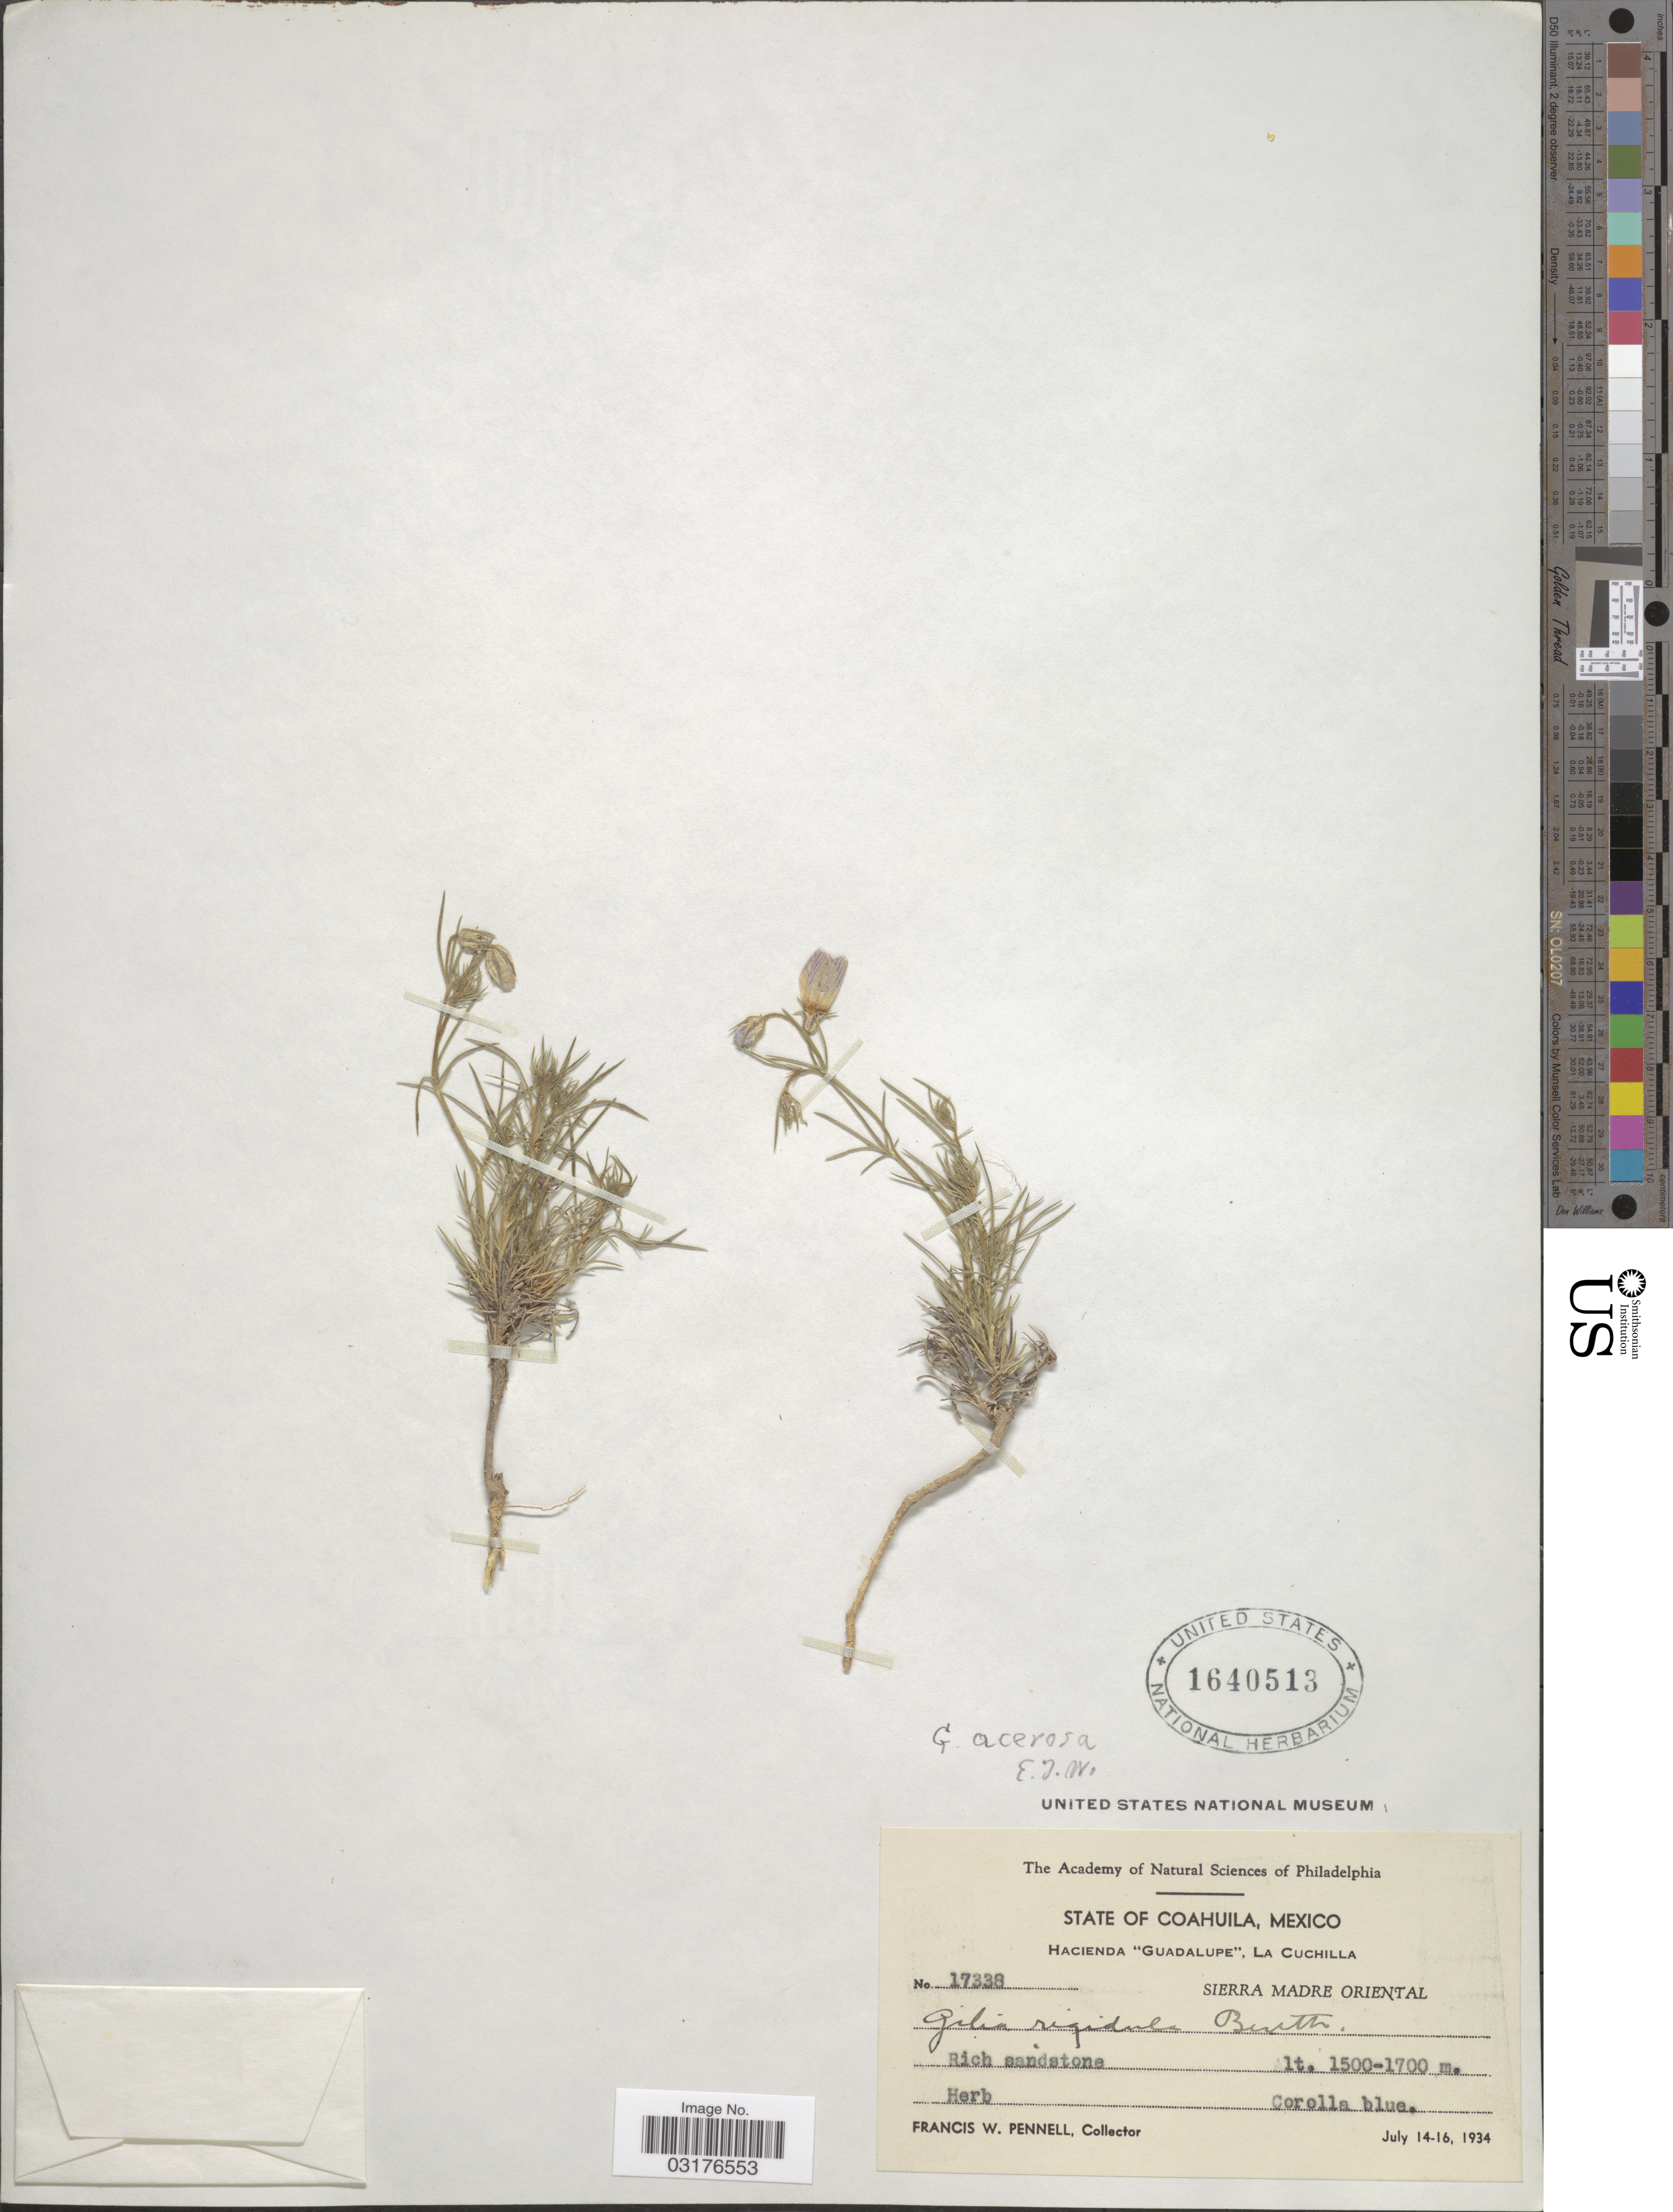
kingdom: Plantae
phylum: Tracheophyta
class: Magnoliopsida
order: Ericales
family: Polemoniaceae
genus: Giliastrum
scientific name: Giliastrum acerosum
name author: (A. Gray) Rydb.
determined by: Strong, Mark T., (BOT), Smithsonian Institution - National Museum of Natural History (UNITED STATES)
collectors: F. W. Pennell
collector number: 17338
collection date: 1934-07-14/1934-07-16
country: Mexico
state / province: Coahuila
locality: Hacienda "Guadalupe", La Cuchilla. Sierra Madre Oriental.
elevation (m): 1500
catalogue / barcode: US 1640513